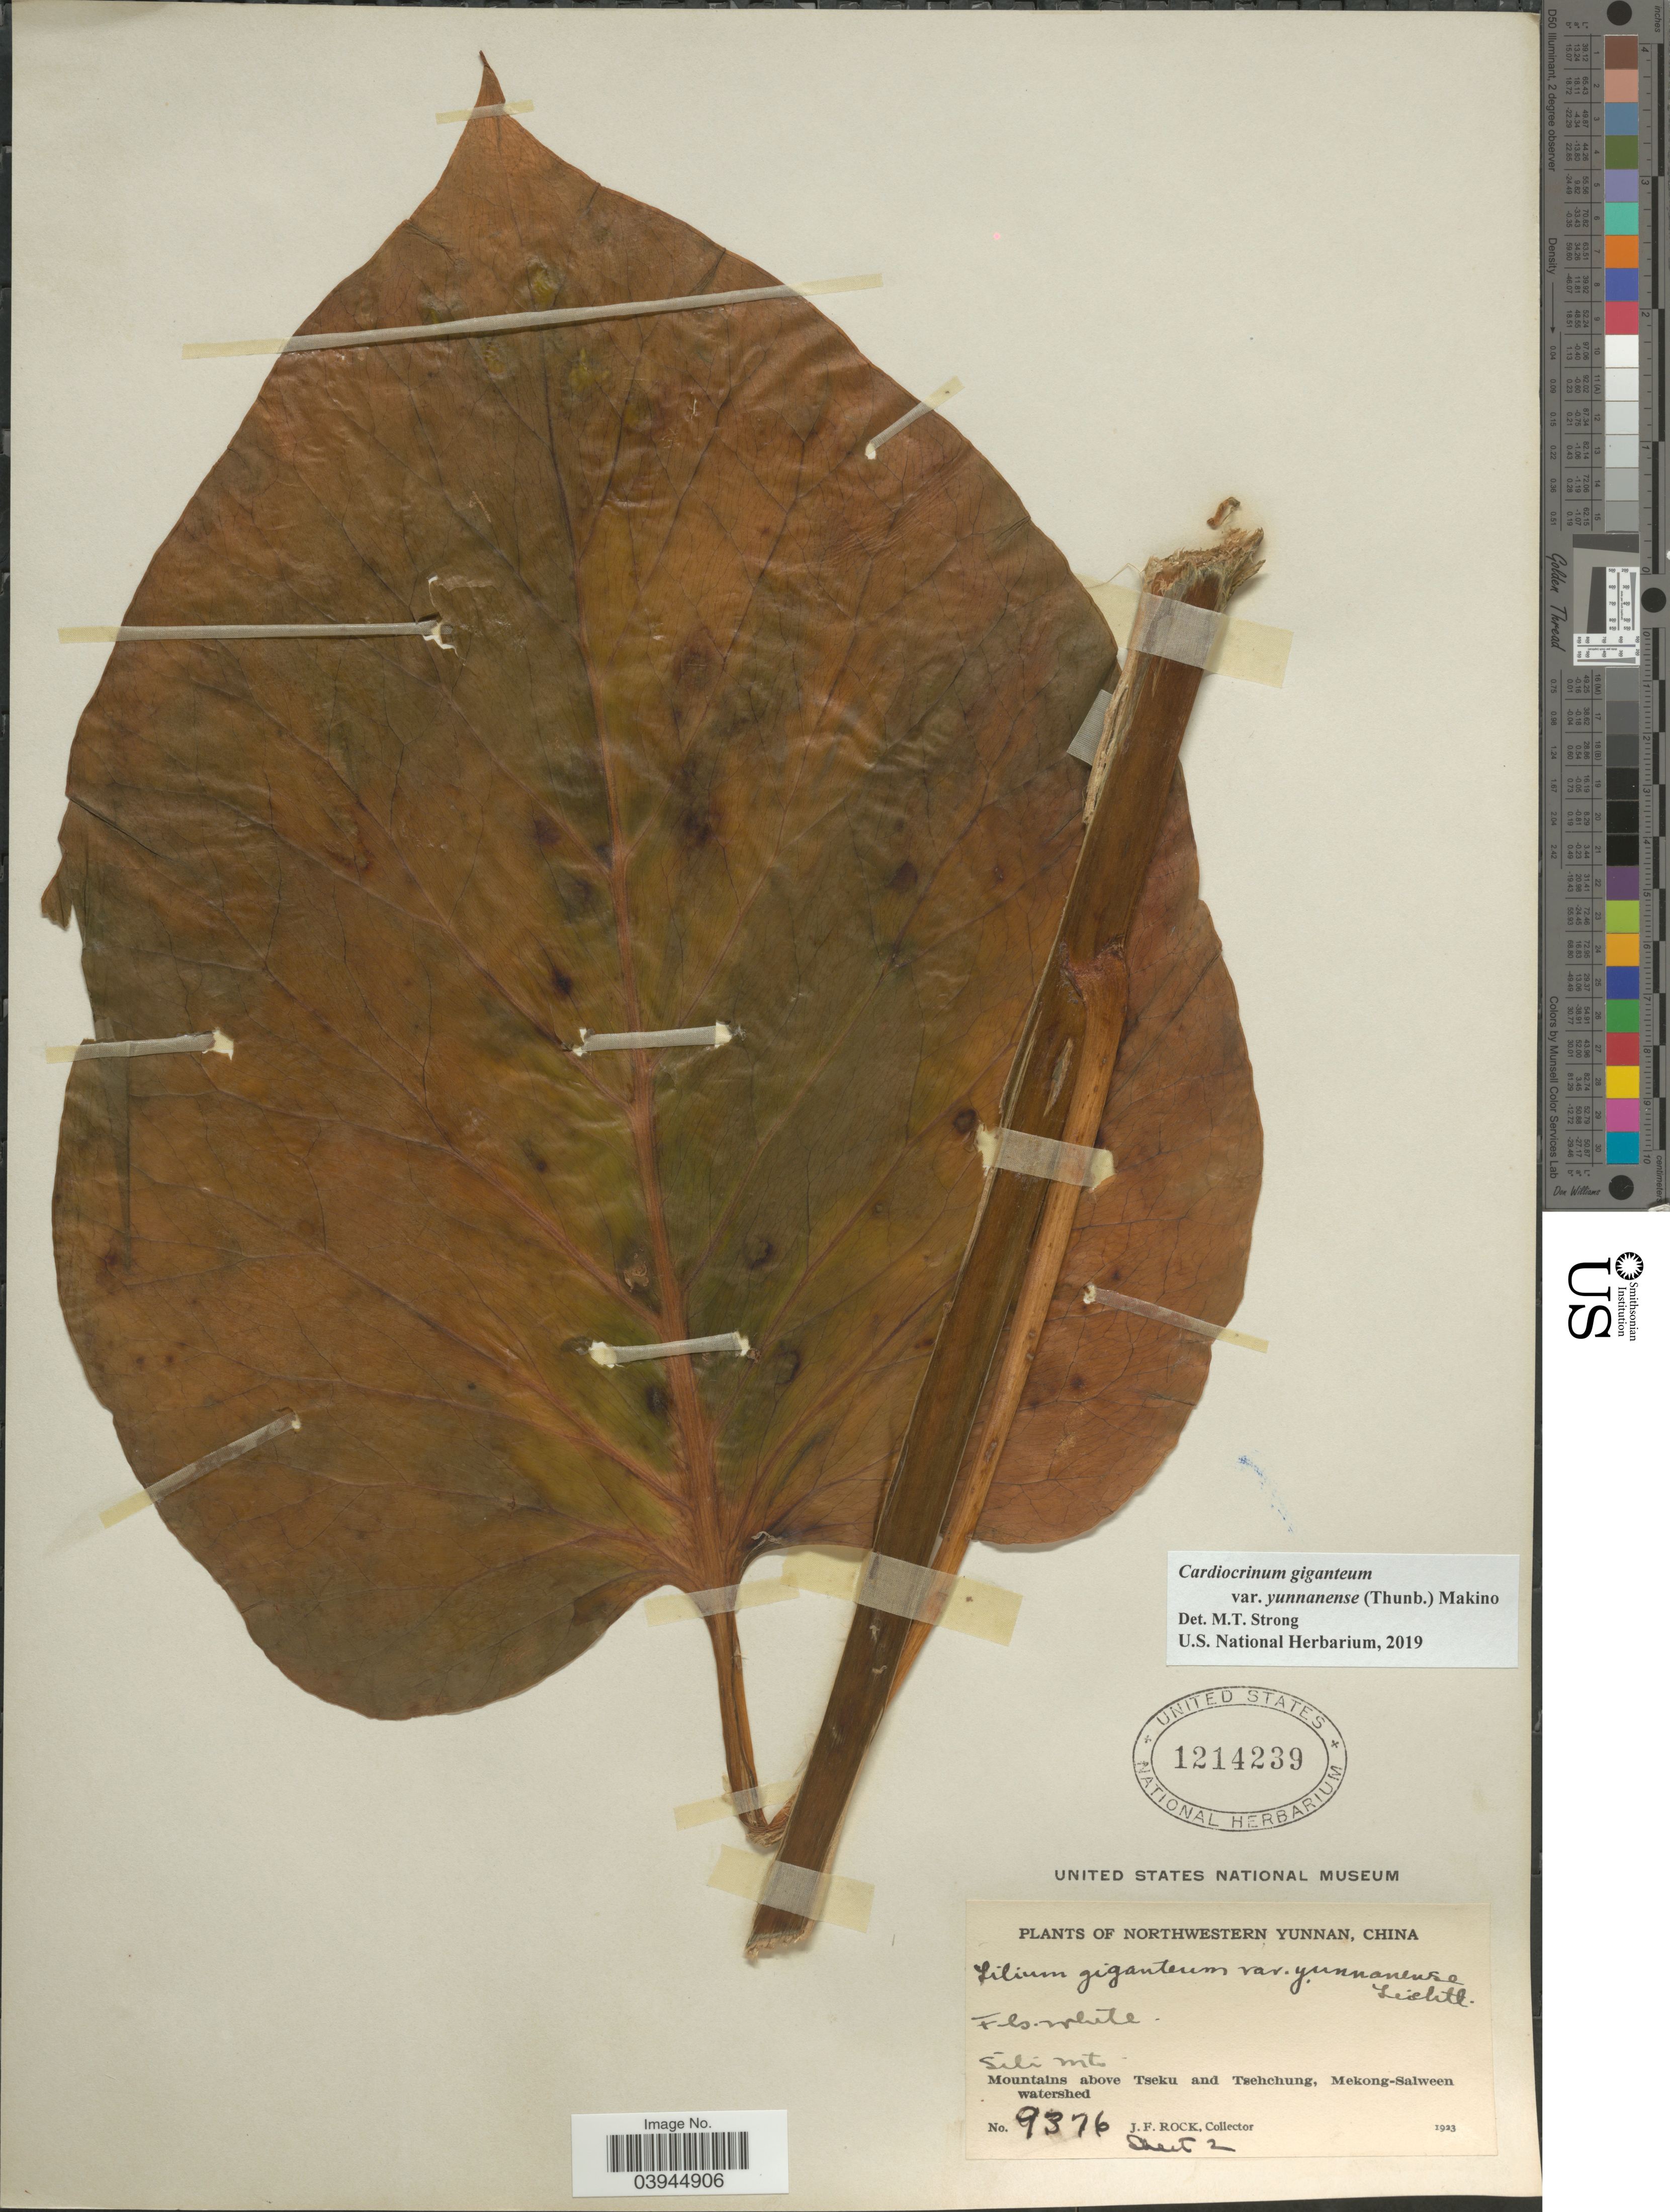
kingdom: Plantae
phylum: Tracheophyta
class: Liliopsida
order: Liliales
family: Liliaceae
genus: Cardiocrinum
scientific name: Cardiocrinum giganteum var. yunnanense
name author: (Leichtlin ex Elwes) Stearn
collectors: J. Rock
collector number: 9376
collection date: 1923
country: China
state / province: Yunnan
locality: Northwestern Yunnan. Sili mts. Mountains above Tseku and Tsehchung, Mekong-Salween watershed.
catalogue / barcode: US 1214239